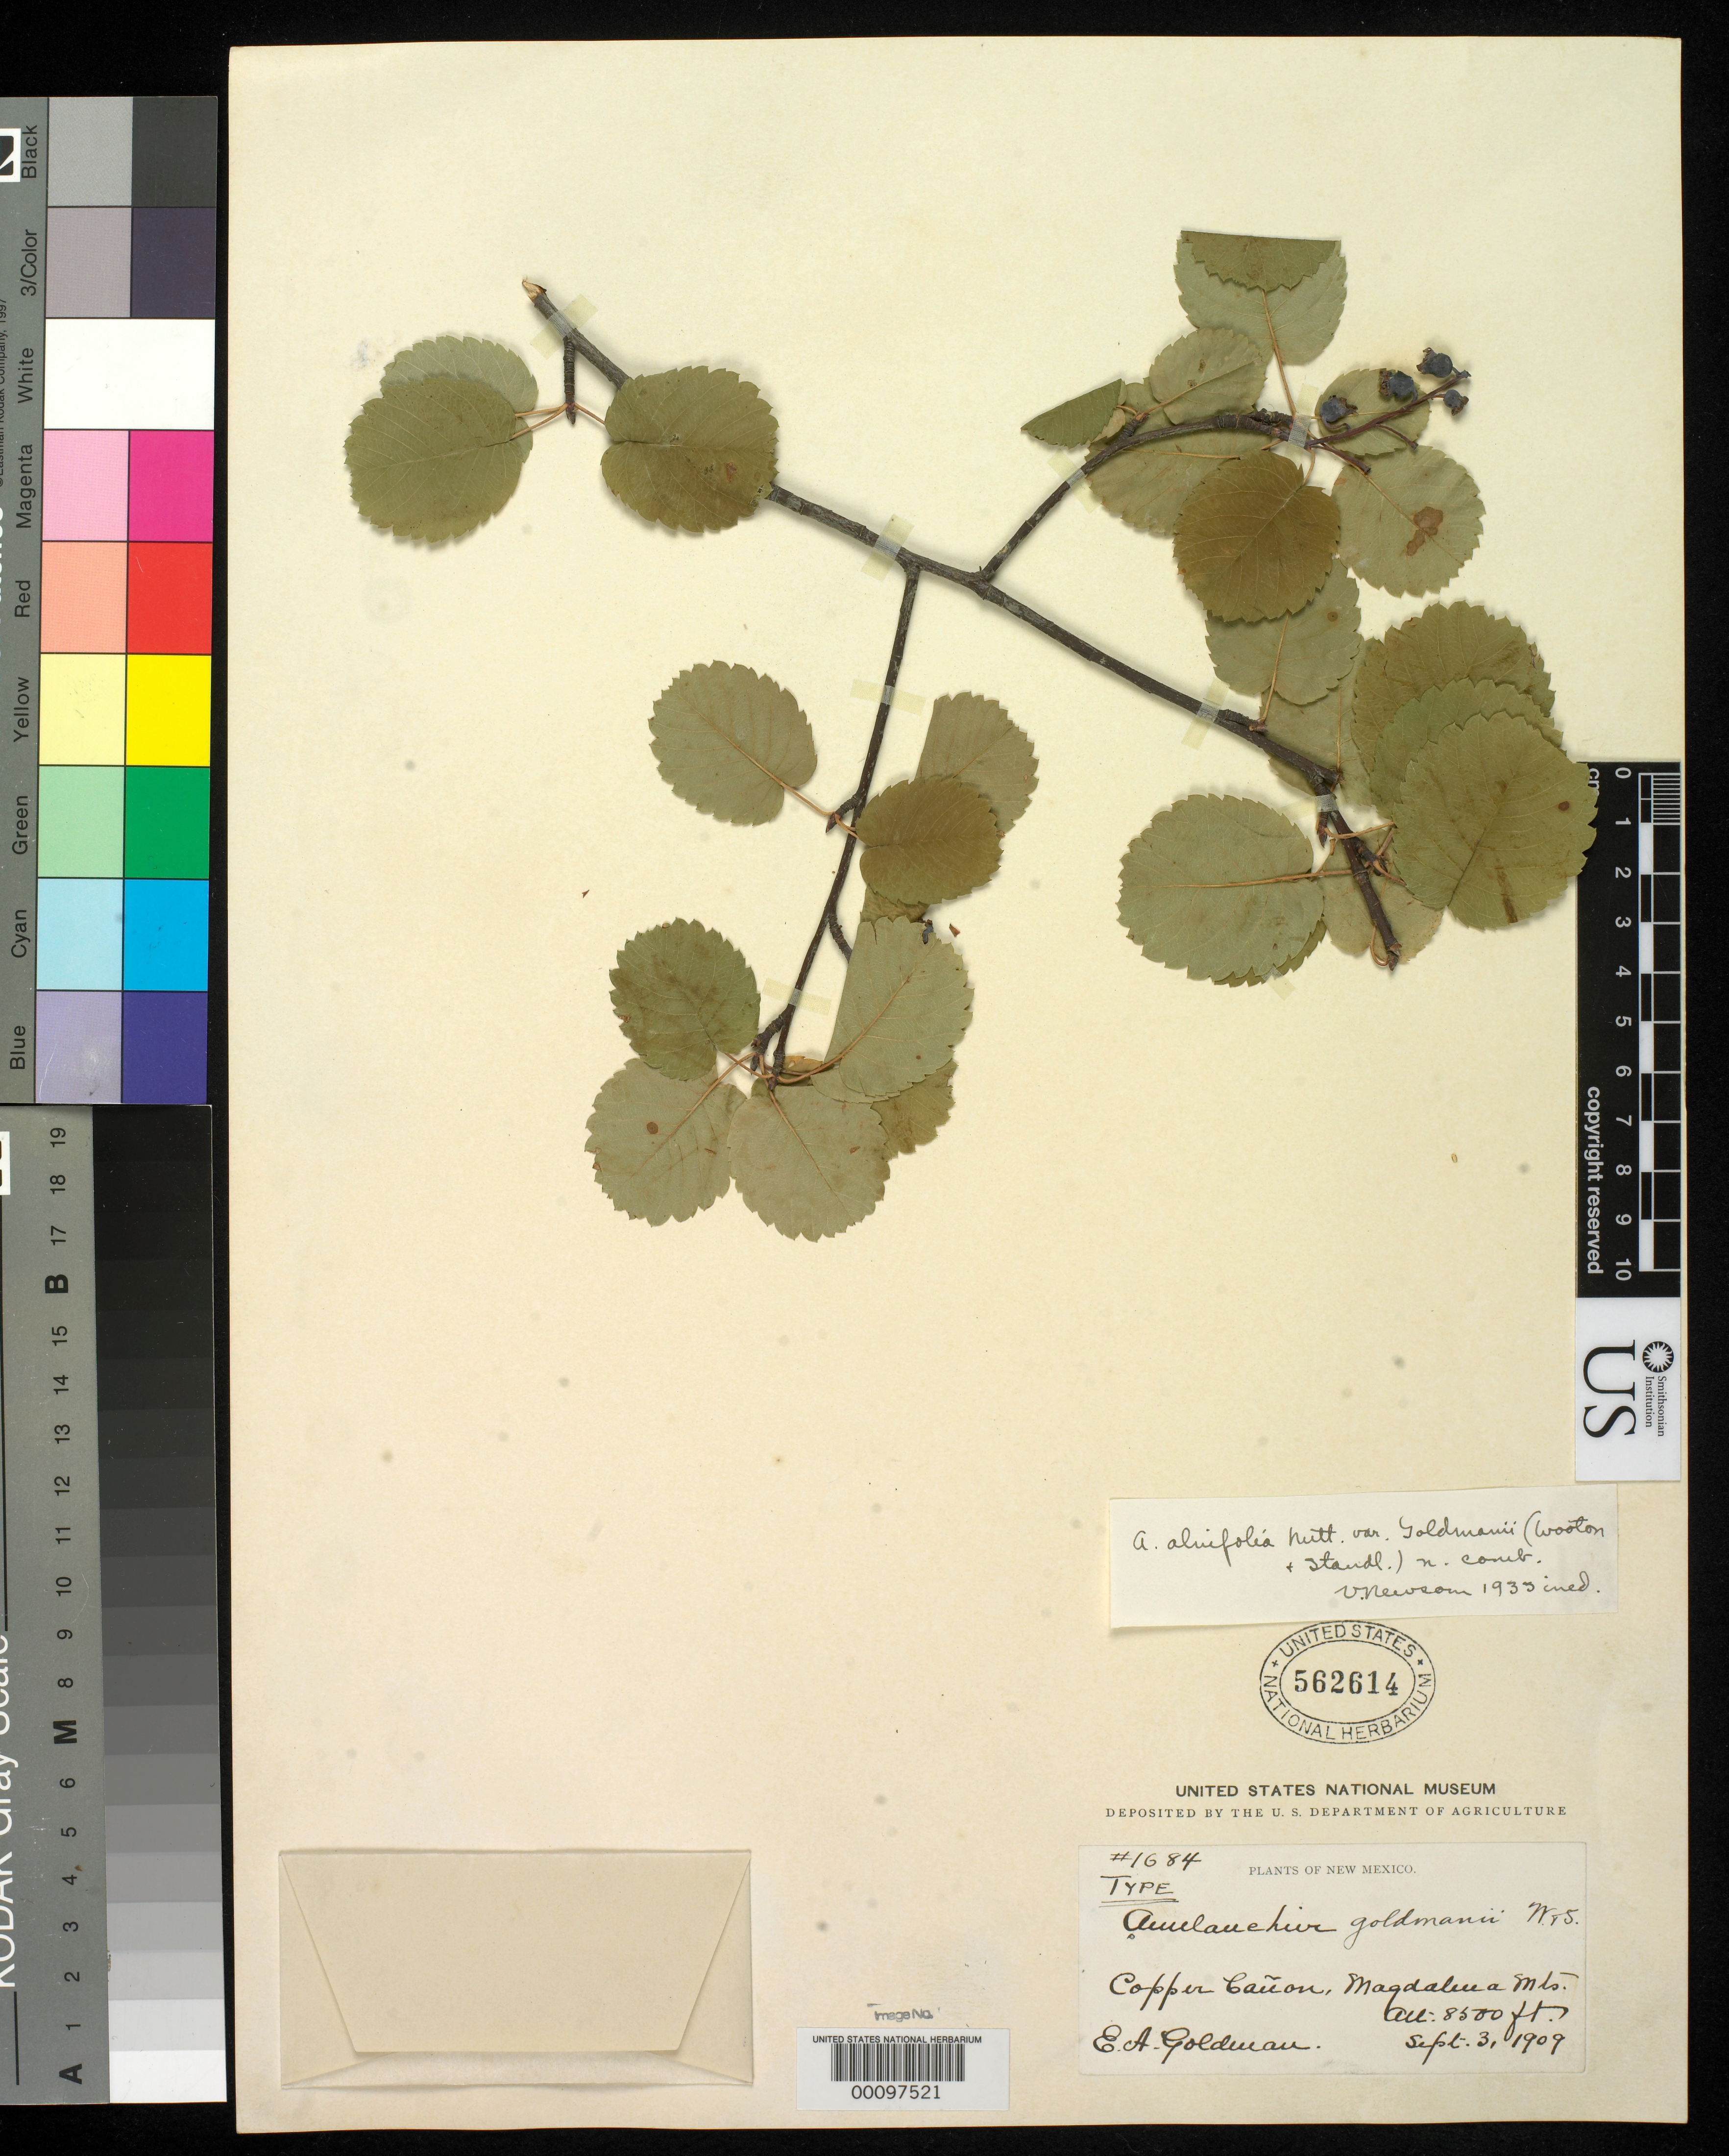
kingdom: Plantae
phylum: Tracheophyta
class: Magnoliopsida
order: Rosales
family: Rosaceae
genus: Amelanchier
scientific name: Amelanchier goldmanii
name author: Wooton & Standl.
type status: Holotype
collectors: E. A. Goldman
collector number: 1684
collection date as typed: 03 Sep 1909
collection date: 1909-09-03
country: United States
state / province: New Mexico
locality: Magdalena Mountains, Copper Canyon.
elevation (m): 2550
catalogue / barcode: US 562614